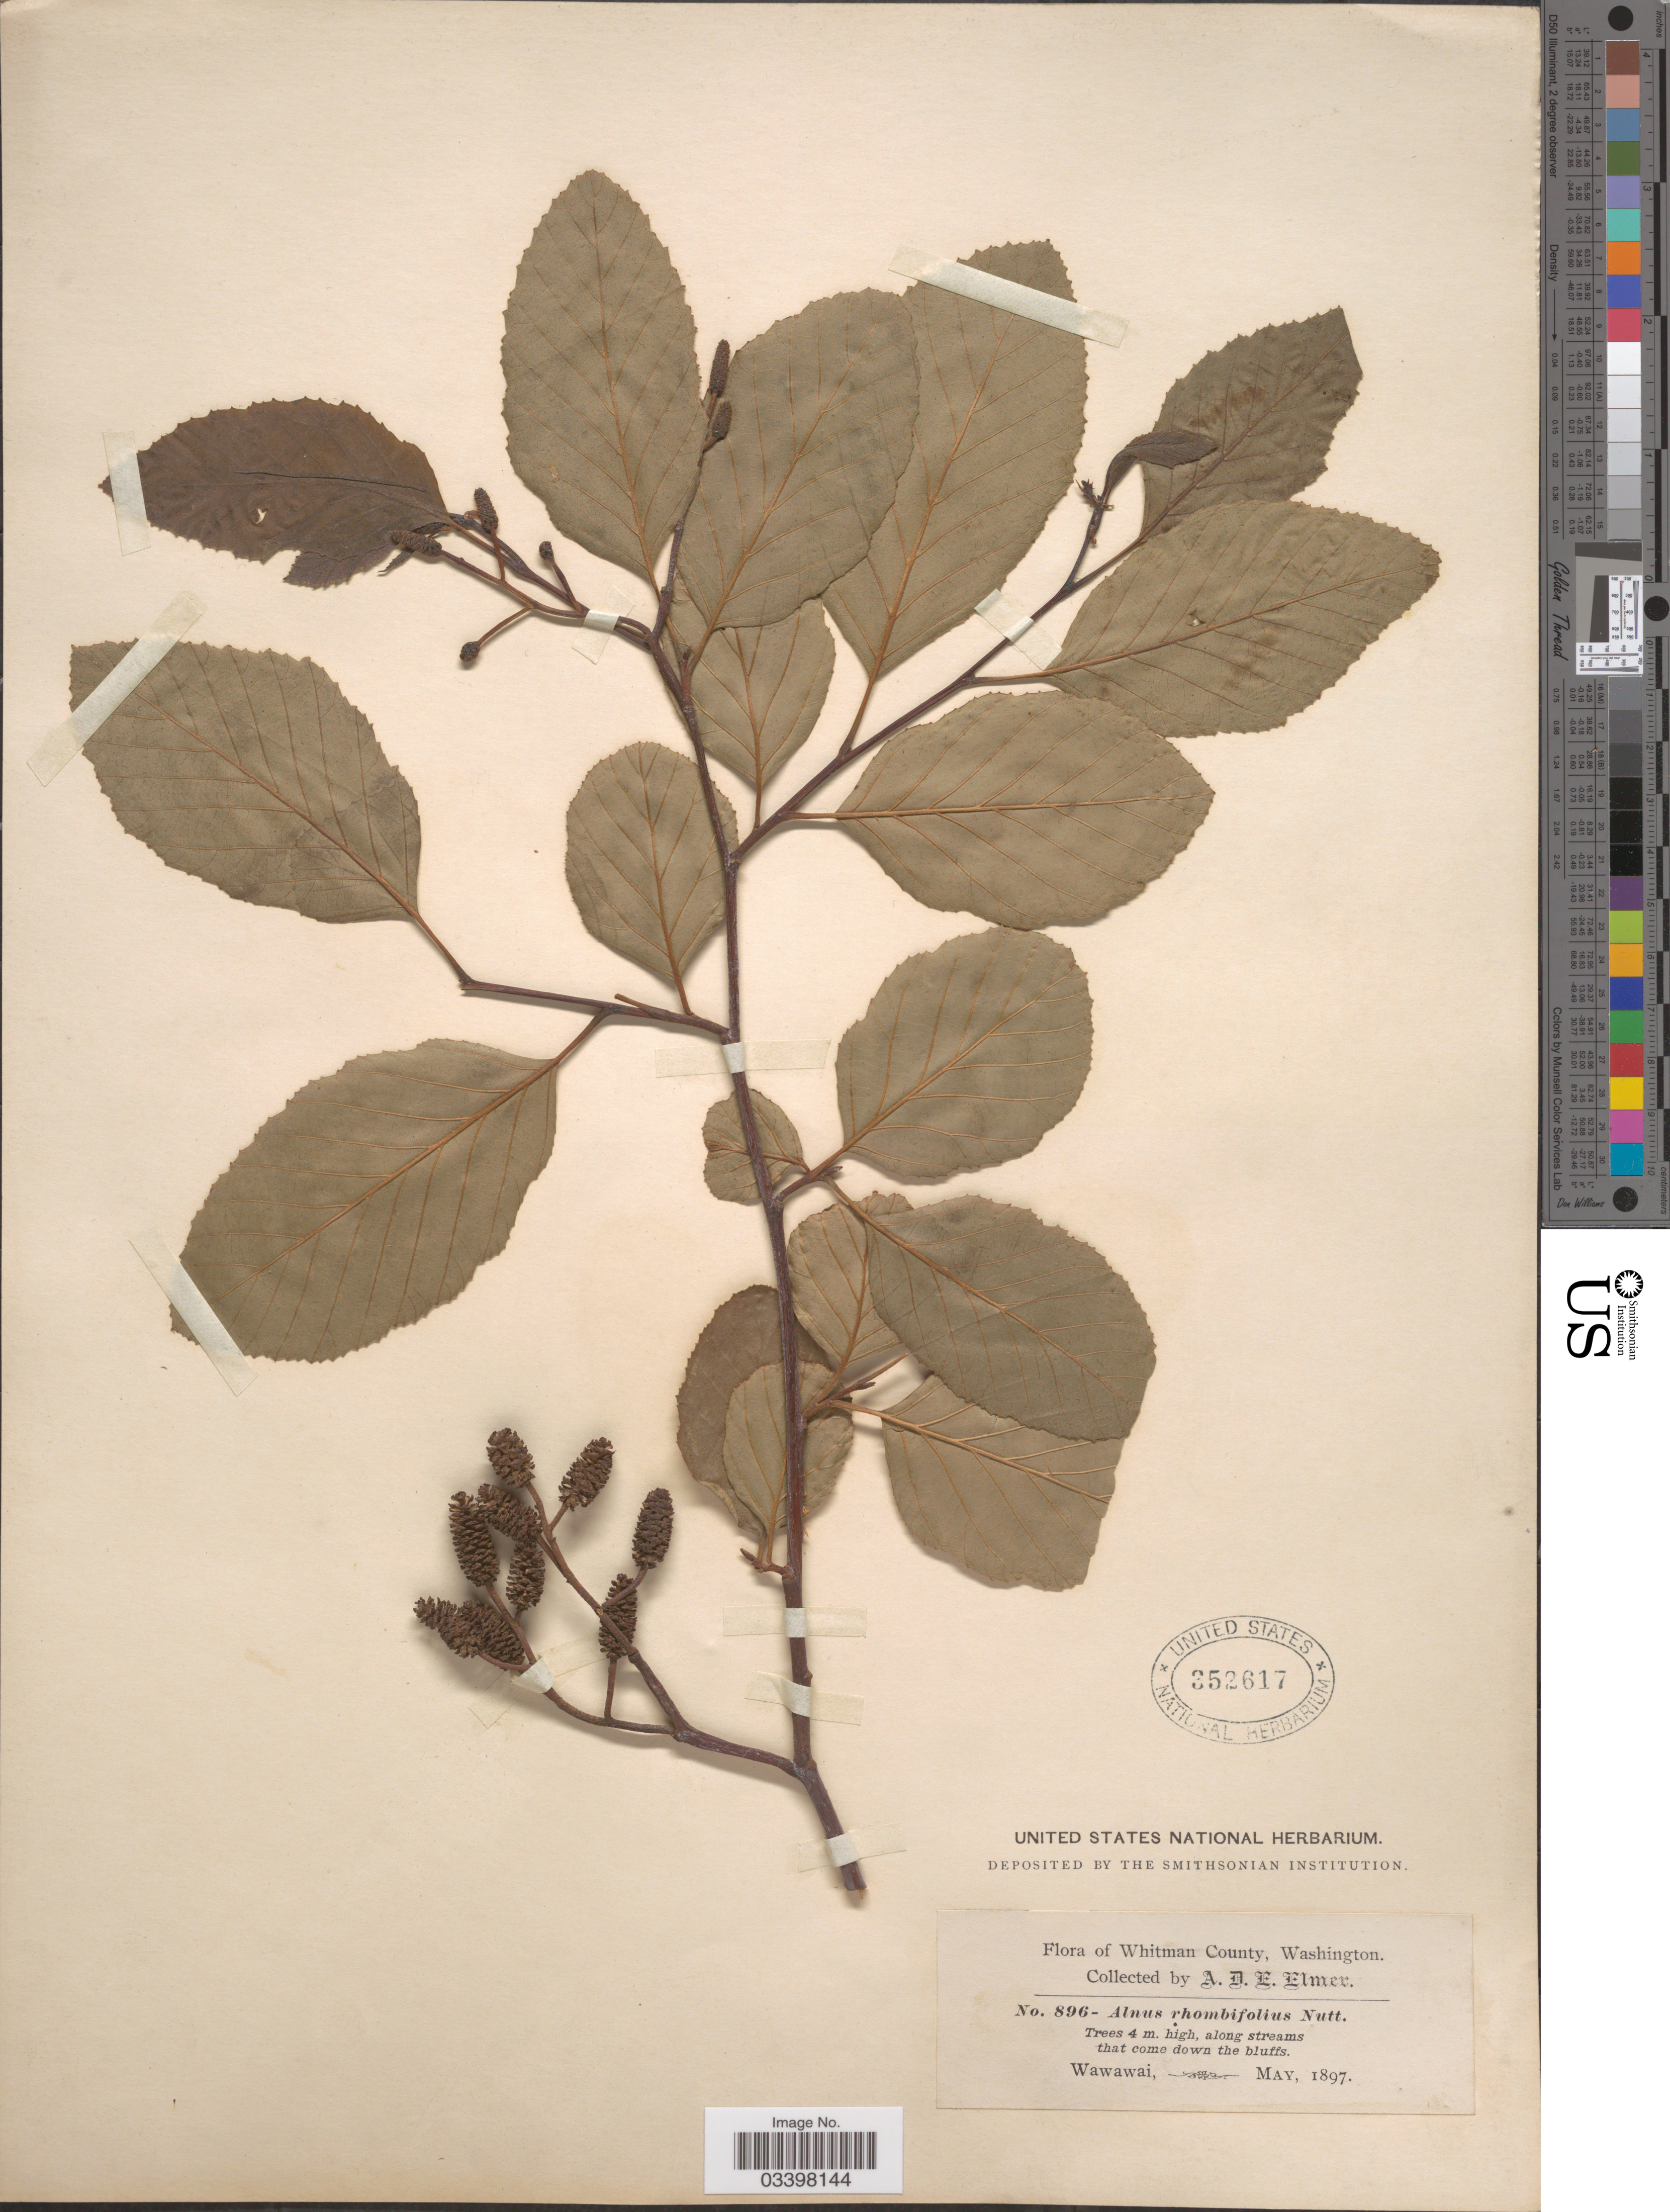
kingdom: Plantae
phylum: Tracheophyta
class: Magnoliopsida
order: Fagales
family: Betulaceae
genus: Alnus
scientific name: Alnus rhombifolia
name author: Nutt.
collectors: A. D. E. Elmer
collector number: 896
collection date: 1897-05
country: United States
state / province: Washington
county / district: Whitman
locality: Whitman County. Wawawai.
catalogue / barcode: US 352617